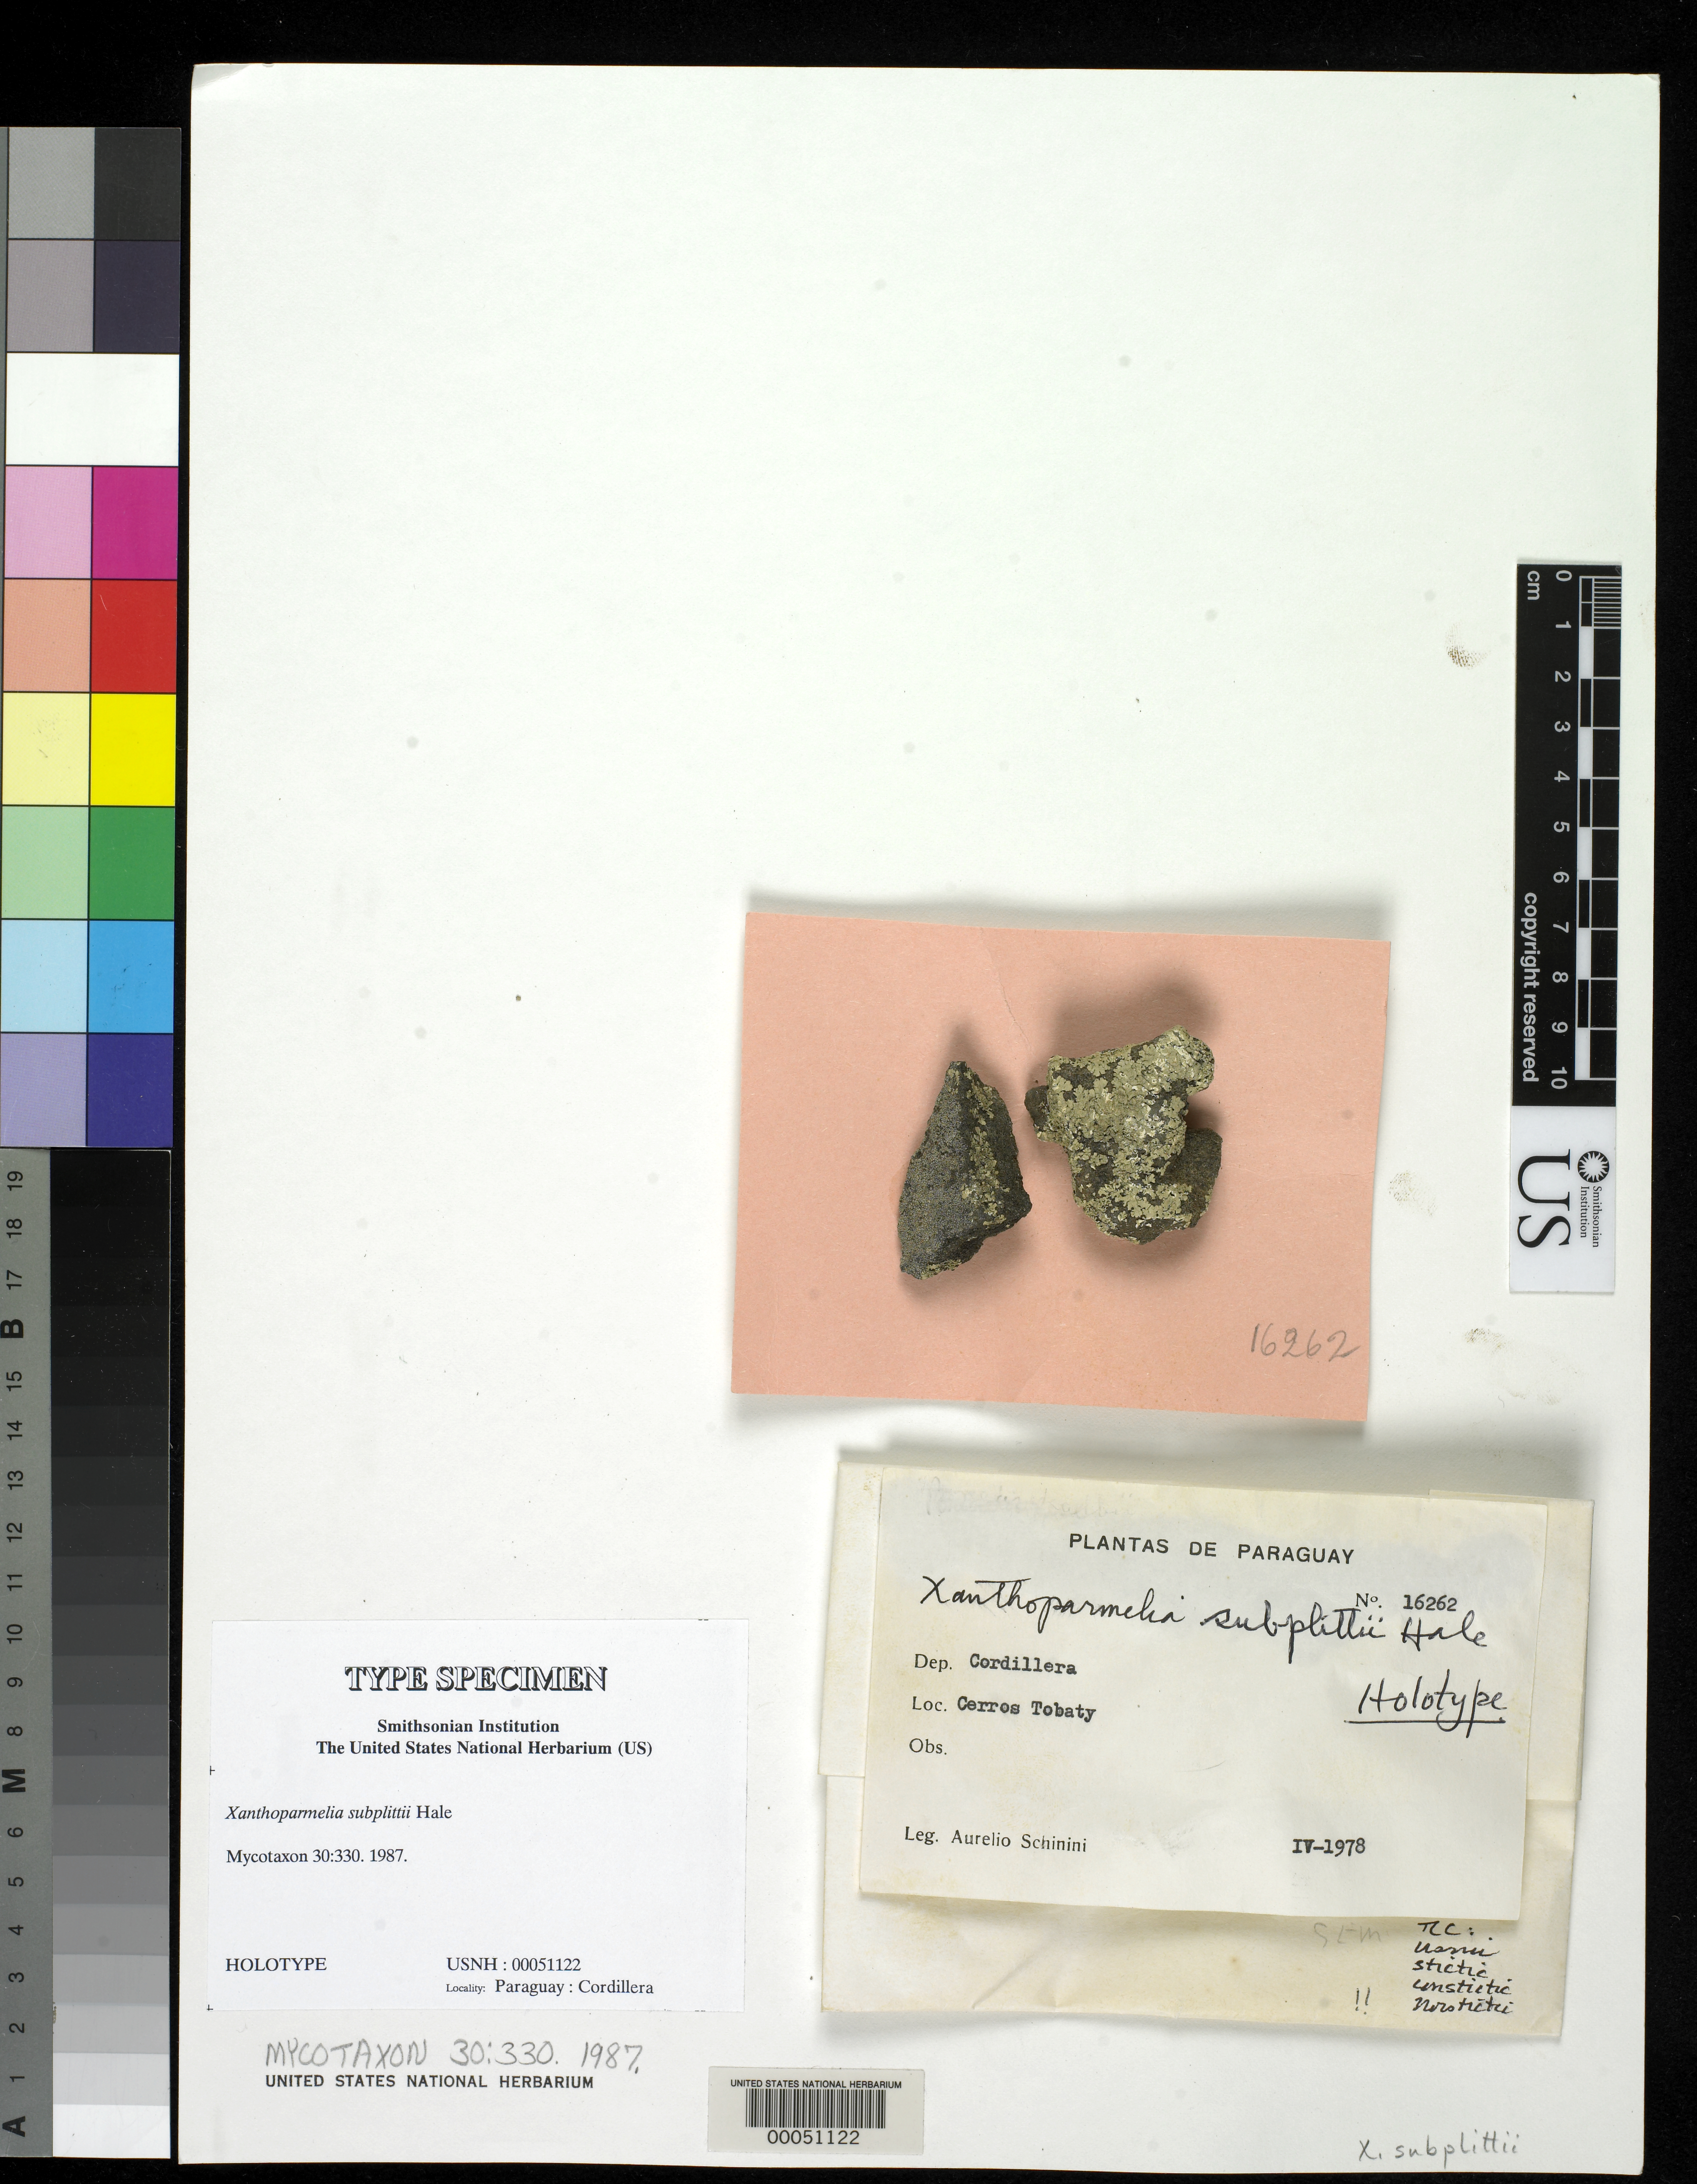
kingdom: Fungi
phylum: Ascomycota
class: Lecanoromycetes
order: Lecanorales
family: Parmeliaceae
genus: Xanthoparmelia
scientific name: Xanthoparmelia subplittii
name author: Hale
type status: Holotype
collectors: A. Schinini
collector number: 16262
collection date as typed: Apr 1978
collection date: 1978-04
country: Paraguay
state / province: Cordillera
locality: Cerros Tobaty.